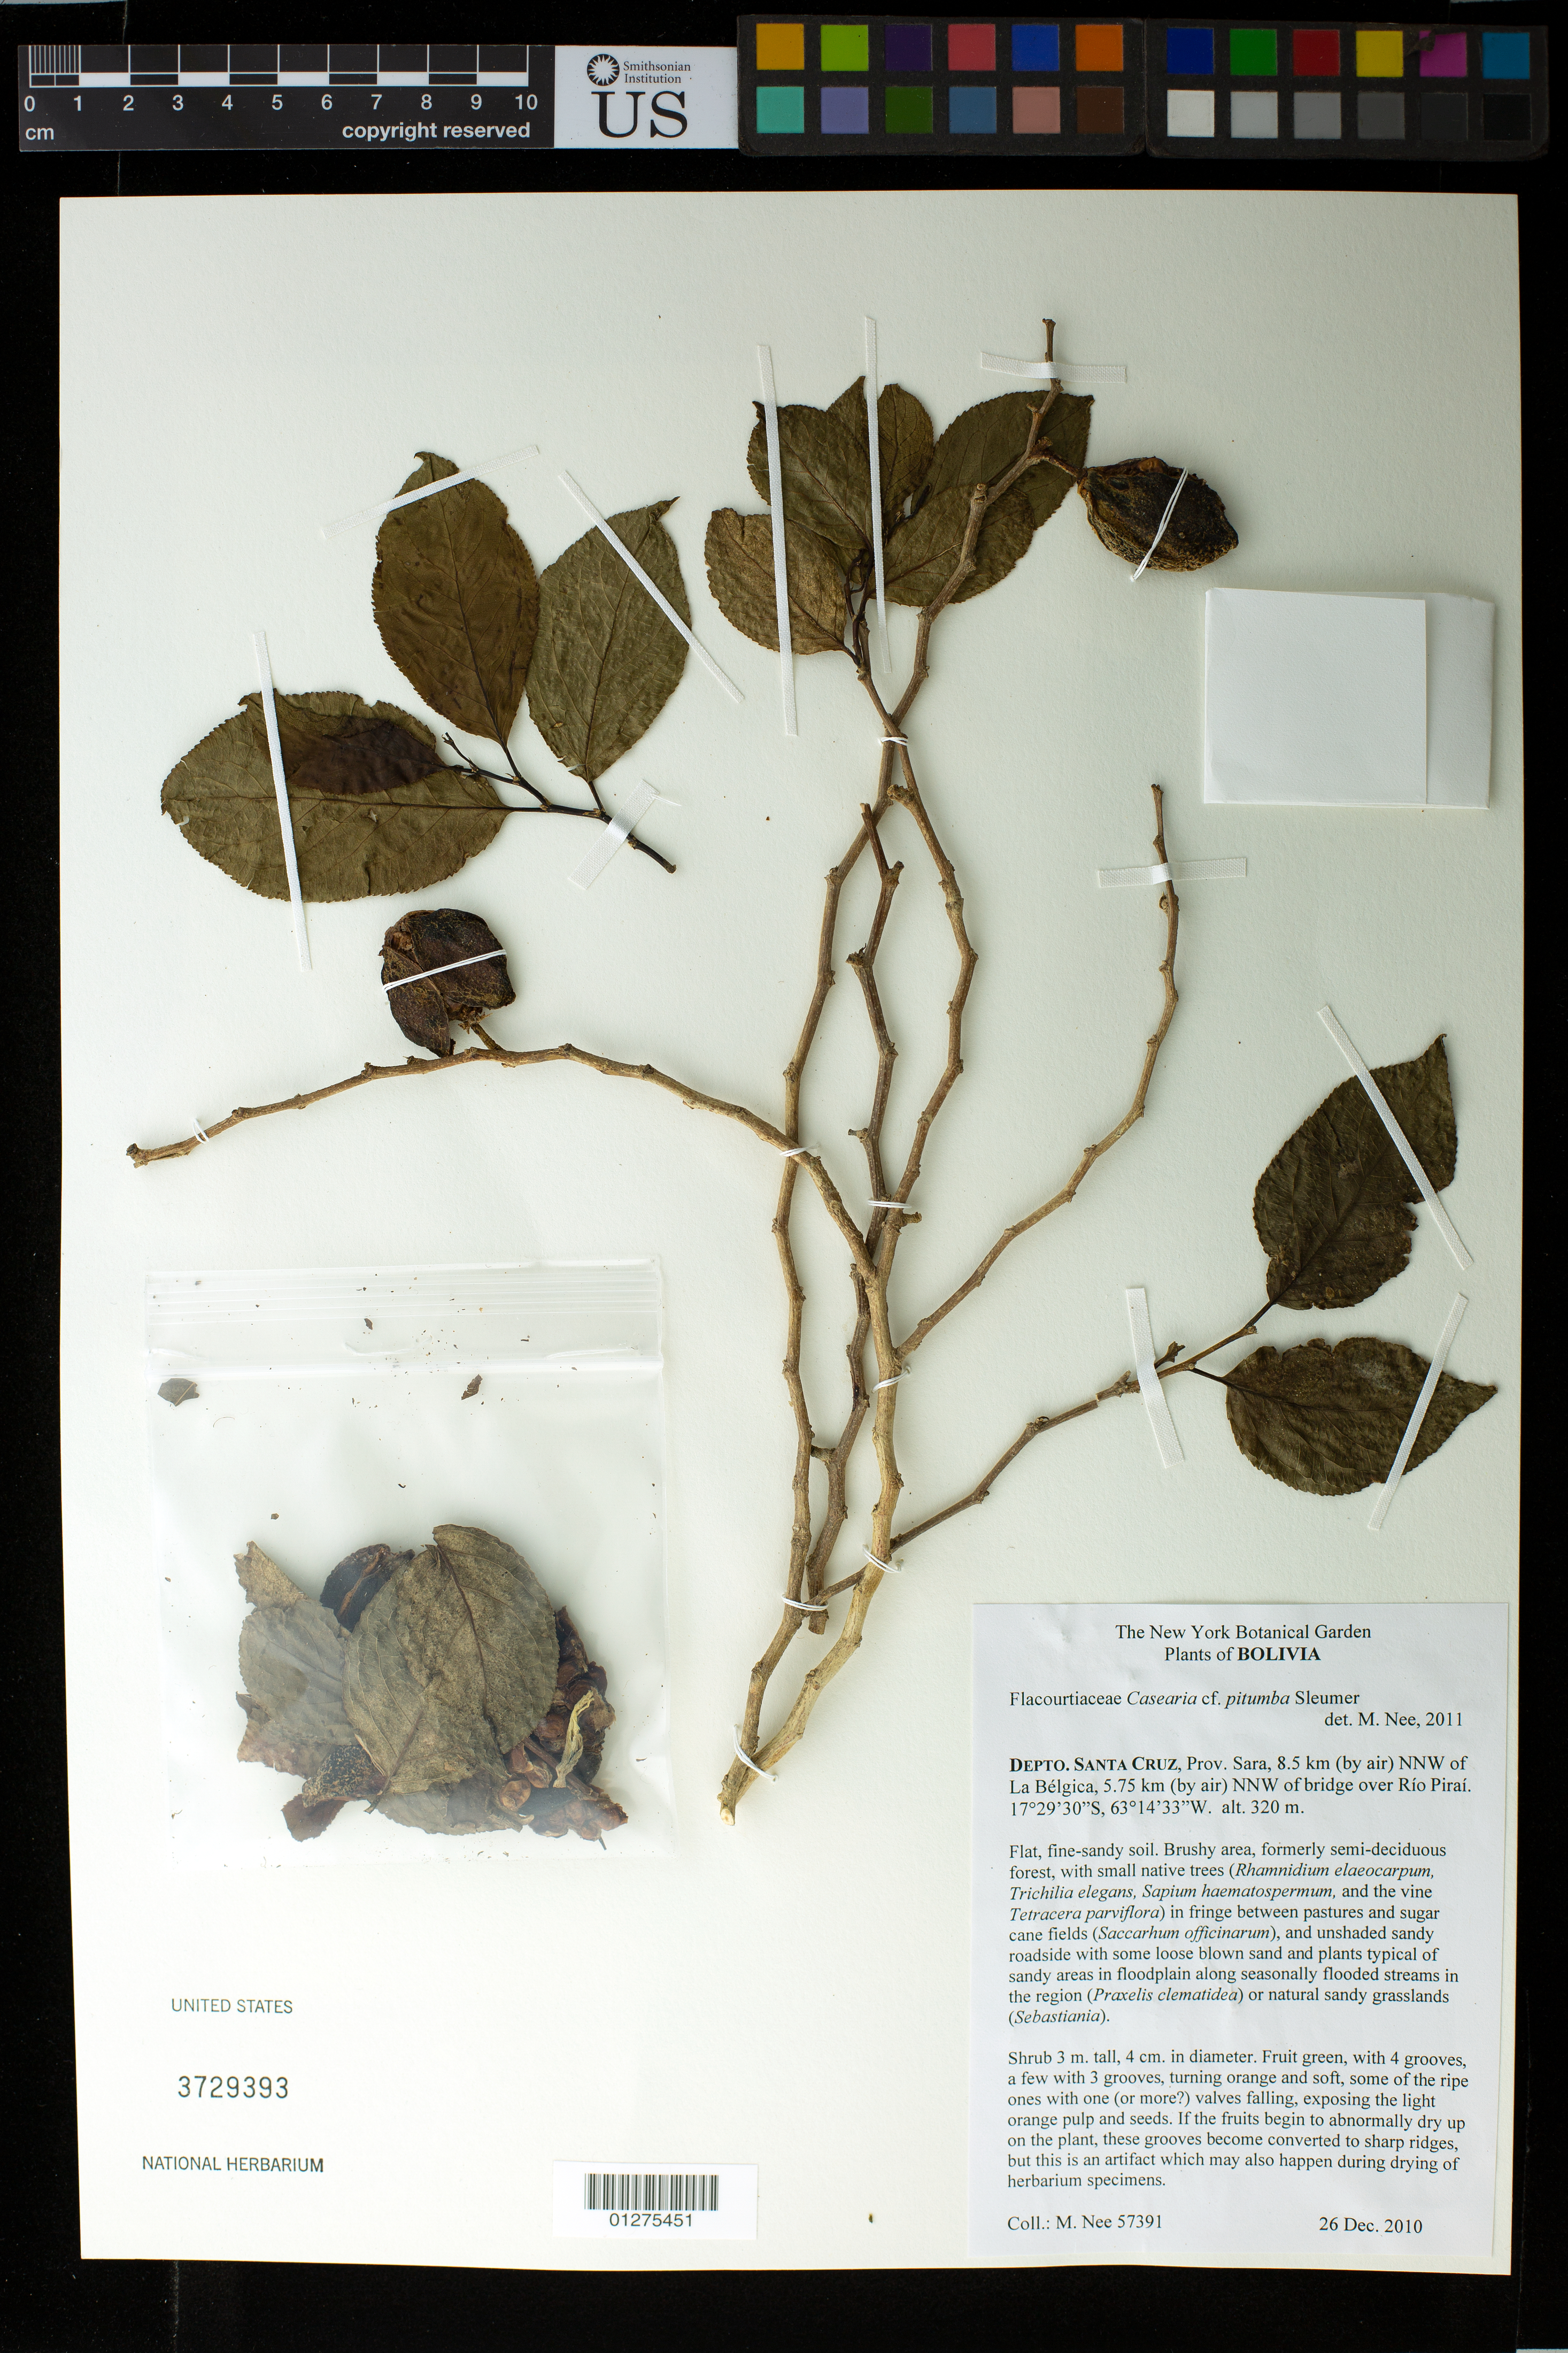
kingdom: Plantae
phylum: Tracheophyta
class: Magnoliopsida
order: Malpighiales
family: Salicaceae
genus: Casearia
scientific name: Casearia pitumba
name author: Sleumer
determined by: Nee, M.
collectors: M. Nee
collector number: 57391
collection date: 2010-12-26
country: Bolivia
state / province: Santa Cruz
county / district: Sara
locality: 8.5 km NNW of La Belgica, 5.75 km NNW of bridge over Rio Pirai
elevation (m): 320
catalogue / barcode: US 3729393